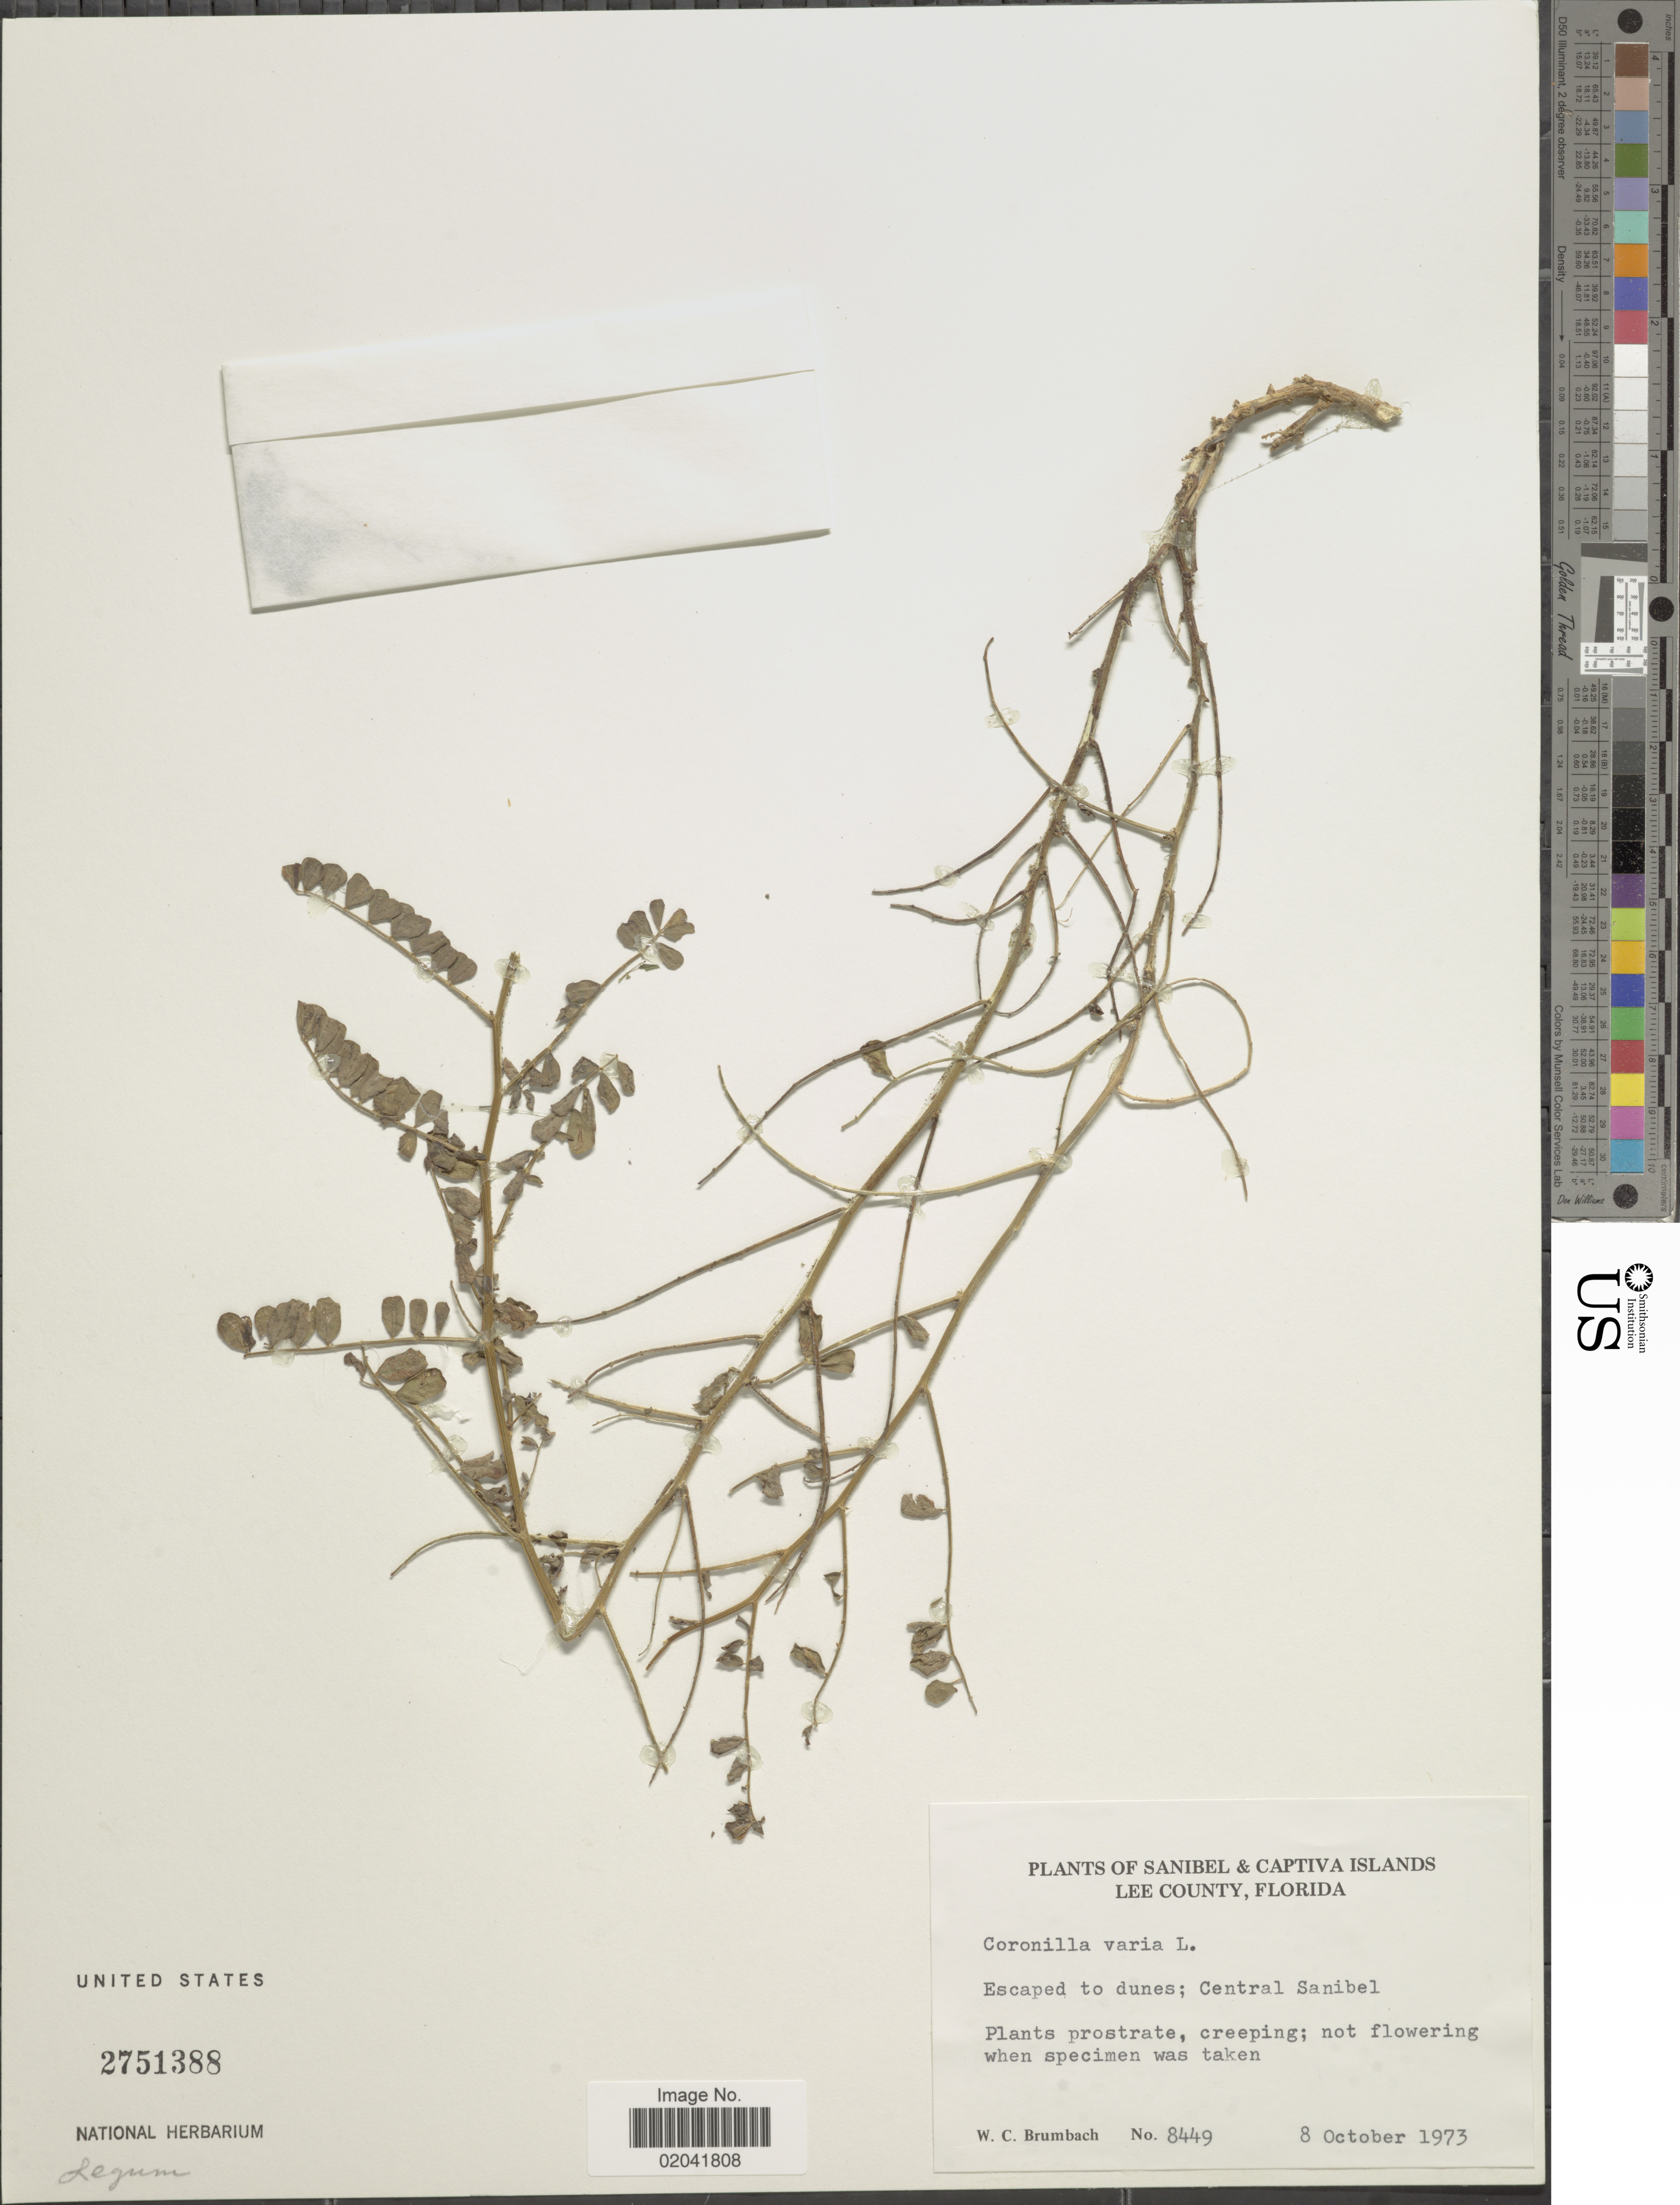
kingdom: Plantae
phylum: Tracheophyta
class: Magnoliopsida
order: Fabales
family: Fabaceae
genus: Coronilla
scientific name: Coronilla varia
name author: L.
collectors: W. C. Brumbach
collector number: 8449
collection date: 1973-10-08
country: United States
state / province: Florida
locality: Sanibel & Captiva Island, Lee County, Escaped to dunes; Central Sanibel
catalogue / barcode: US 2751388